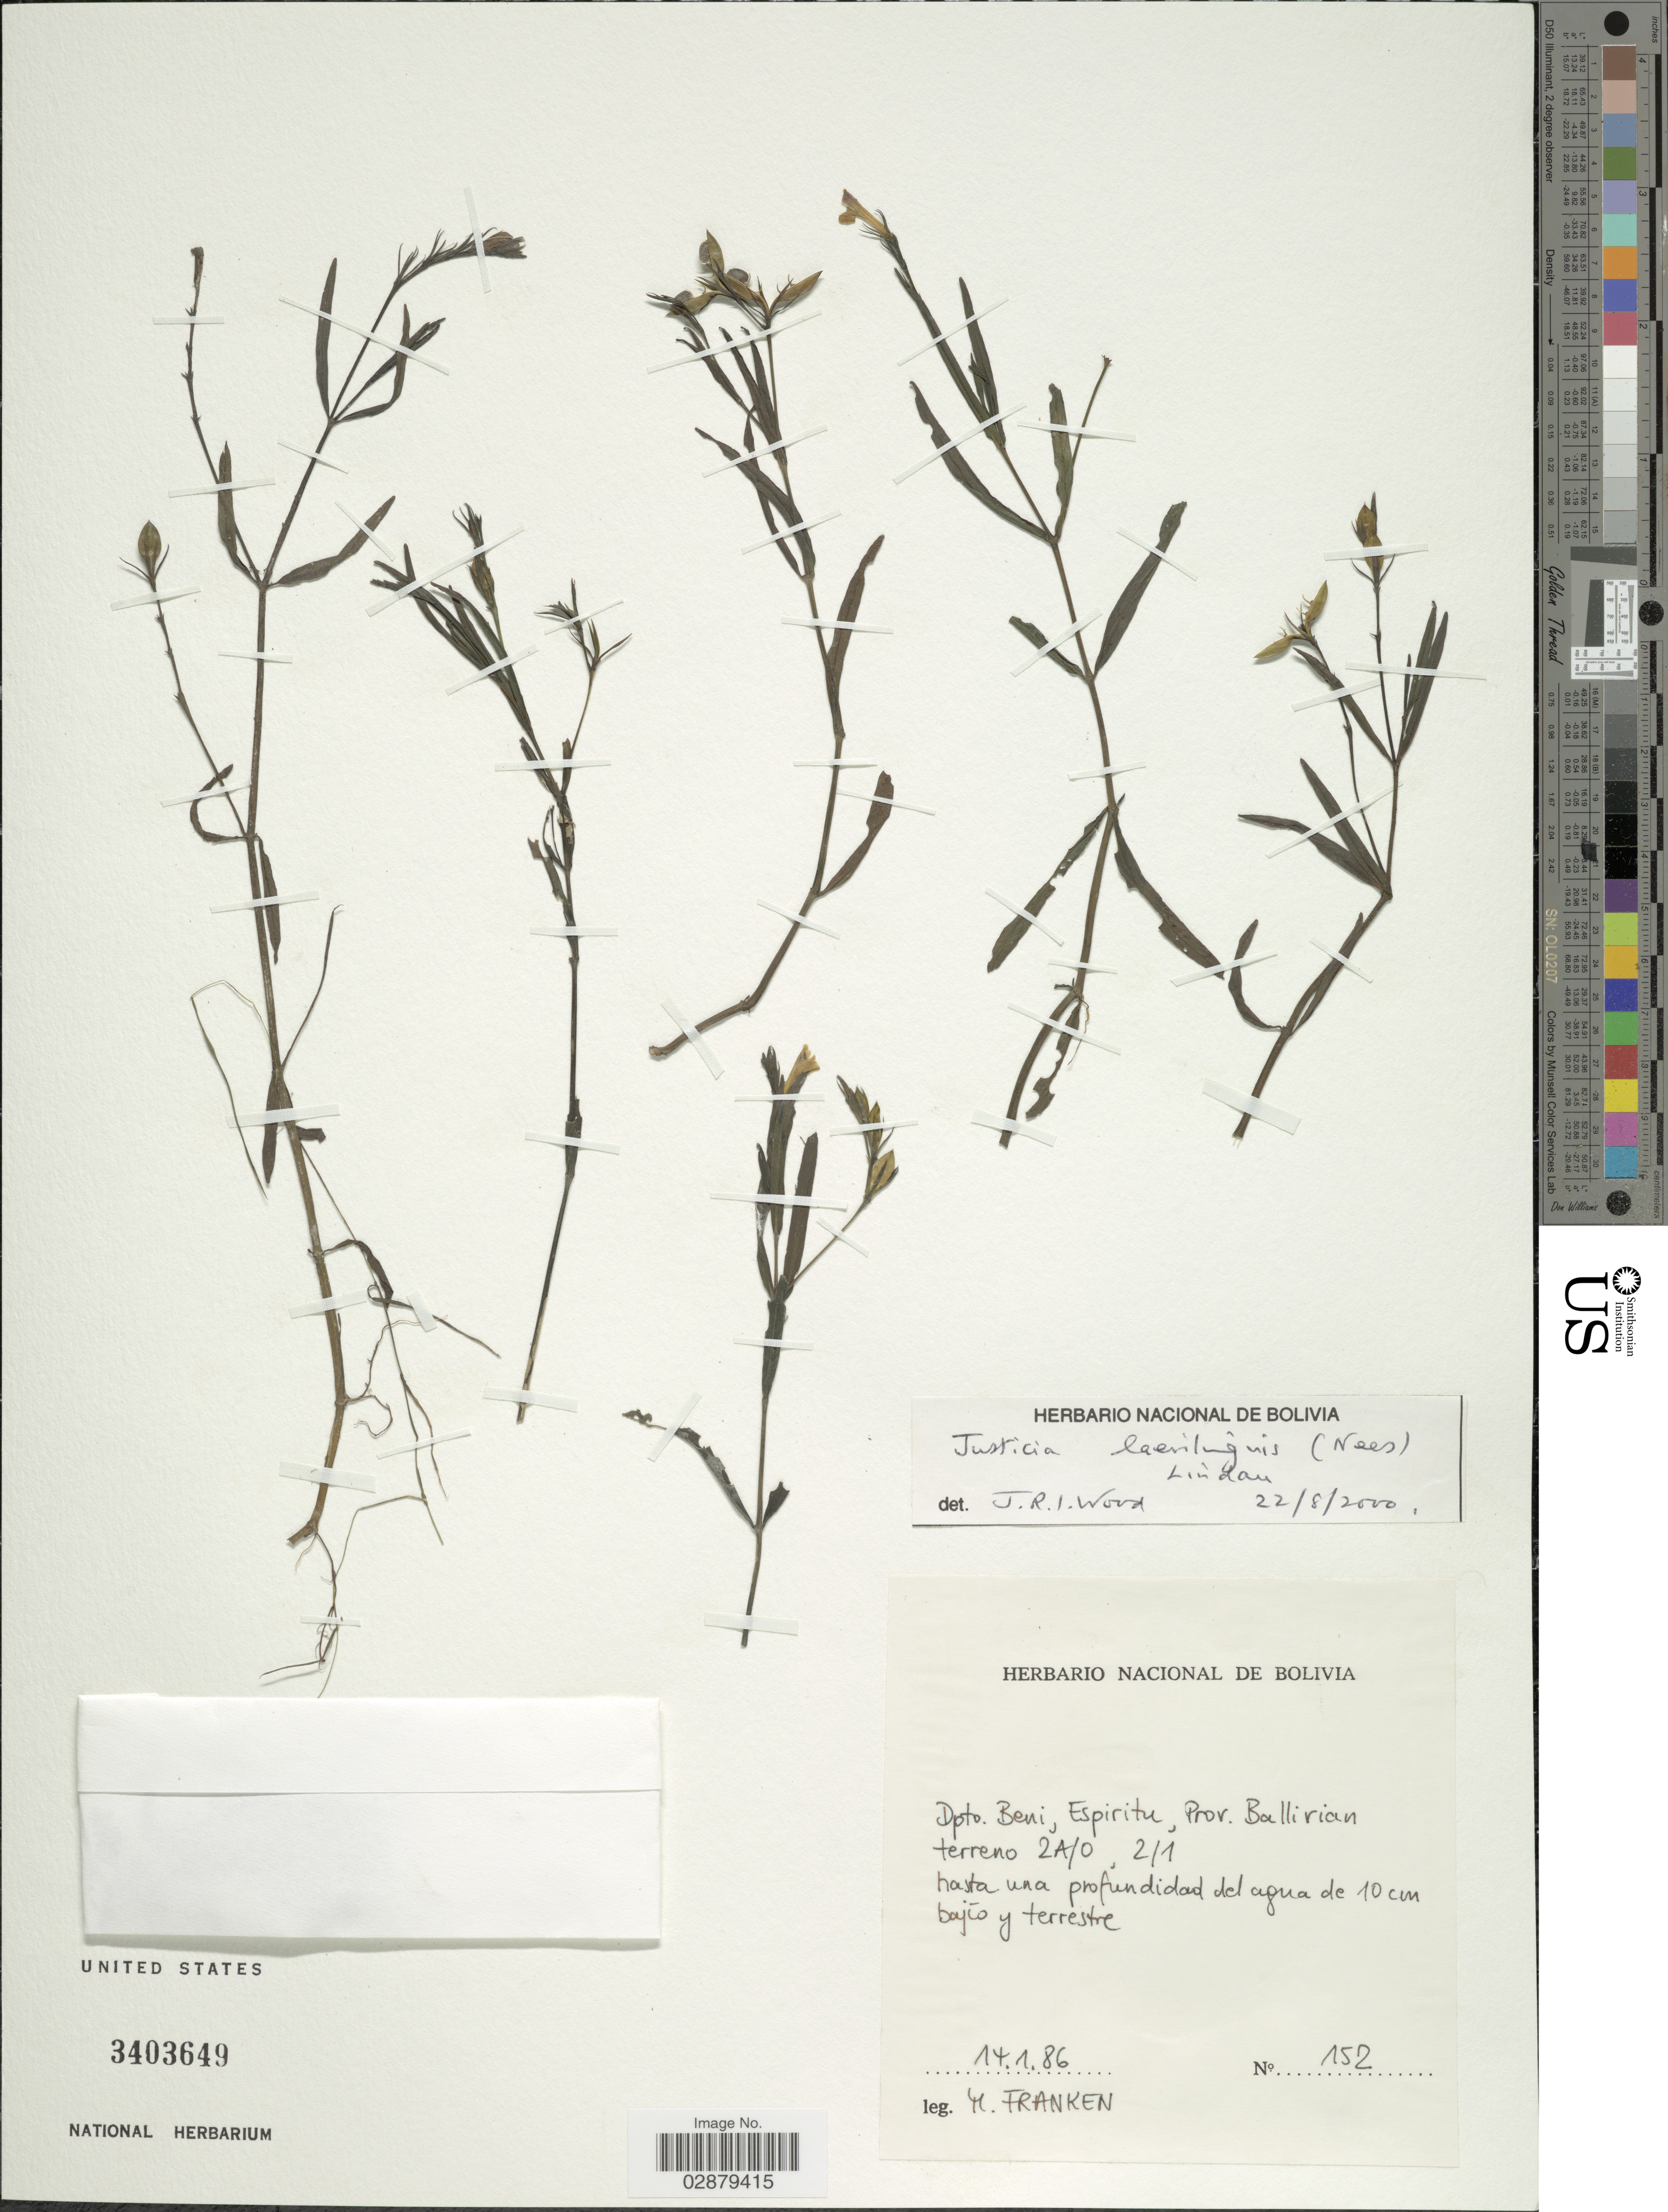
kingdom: Plantae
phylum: Tracheophyta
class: Magnoliopsida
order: Lamiales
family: Acanthaceae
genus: Justicia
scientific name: Justicia laevilinguis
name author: (Nees) Lindau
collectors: M. Franken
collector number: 152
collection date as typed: Transcribed d/m/y: 14/1/86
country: Bolivia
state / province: Beni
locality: Dpto. Beni, Espiritu, Prov. Ballirian terreno 2A/O, 2/1.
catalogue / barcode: US 3403649